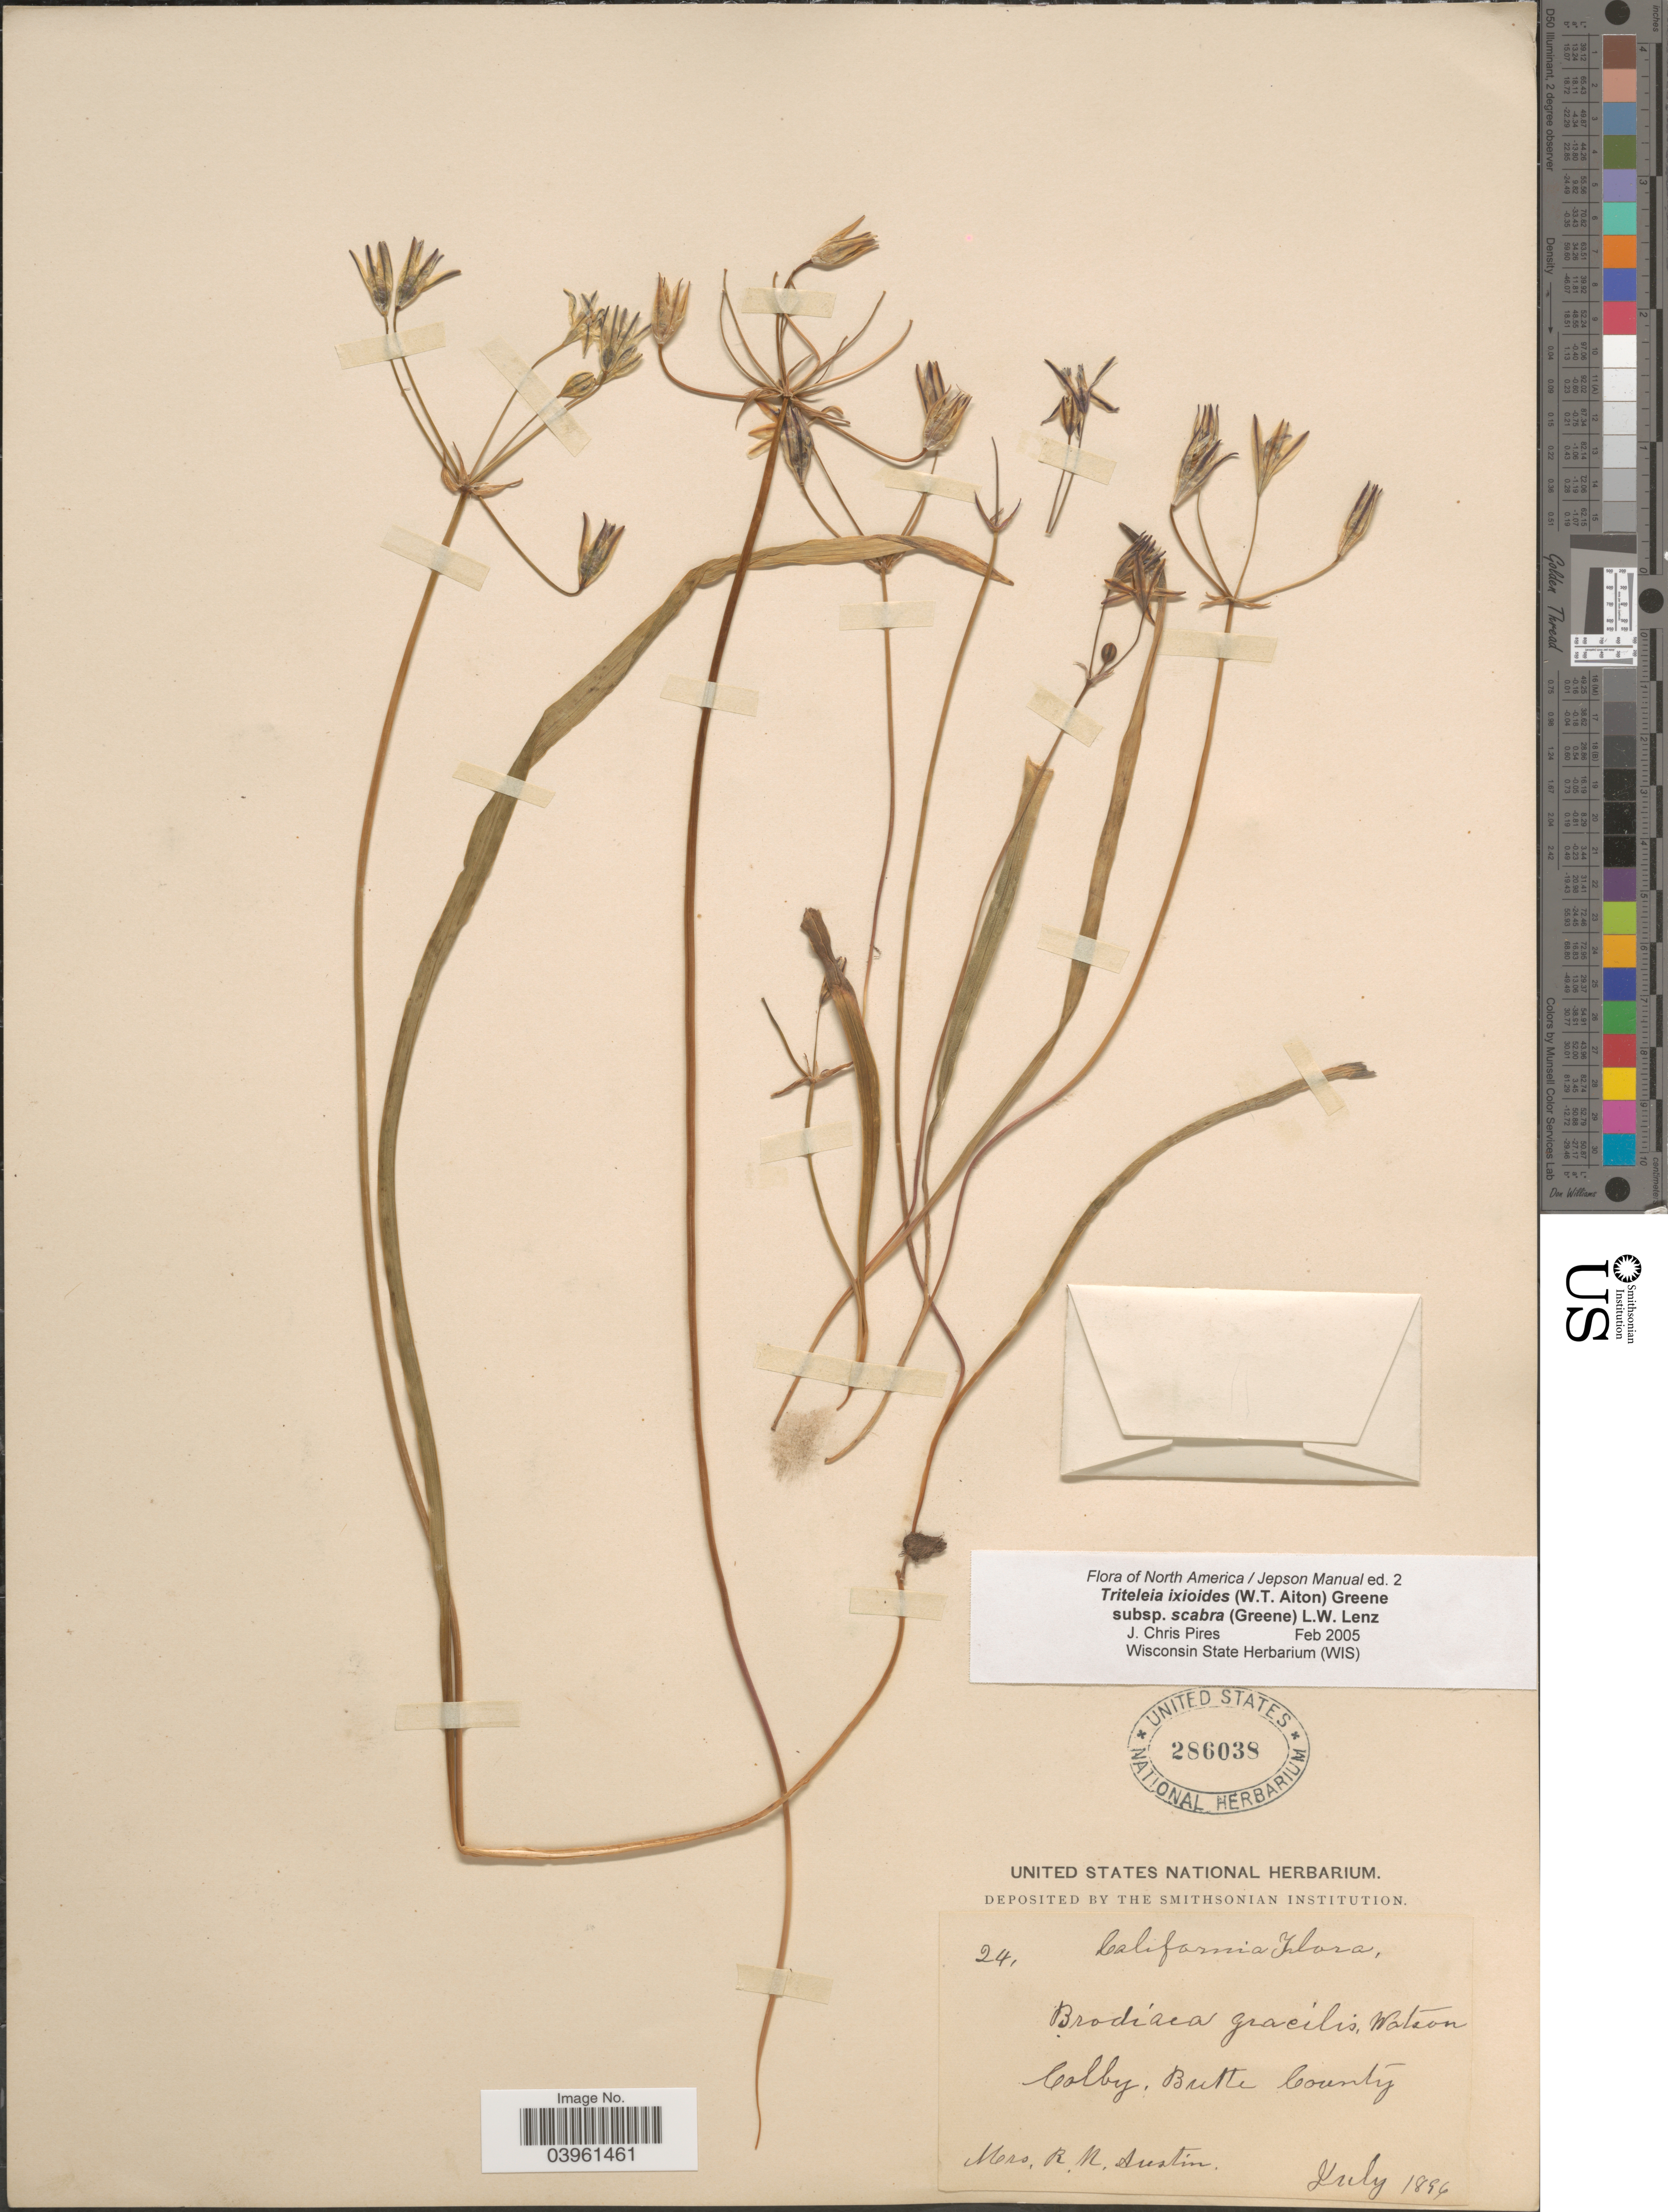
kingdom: Plantae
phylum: Tracheophyta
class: Liliopsida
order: Asparagales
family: Asparagaceae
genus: Triteleia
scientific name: Triteleia ixioides subsp. scabra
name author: (R. Br.) Greene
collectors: R. Austin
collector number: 24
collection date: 1896-07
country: United States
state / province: California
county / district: Butte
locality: Colby, Butte County.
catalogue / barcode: US 286038